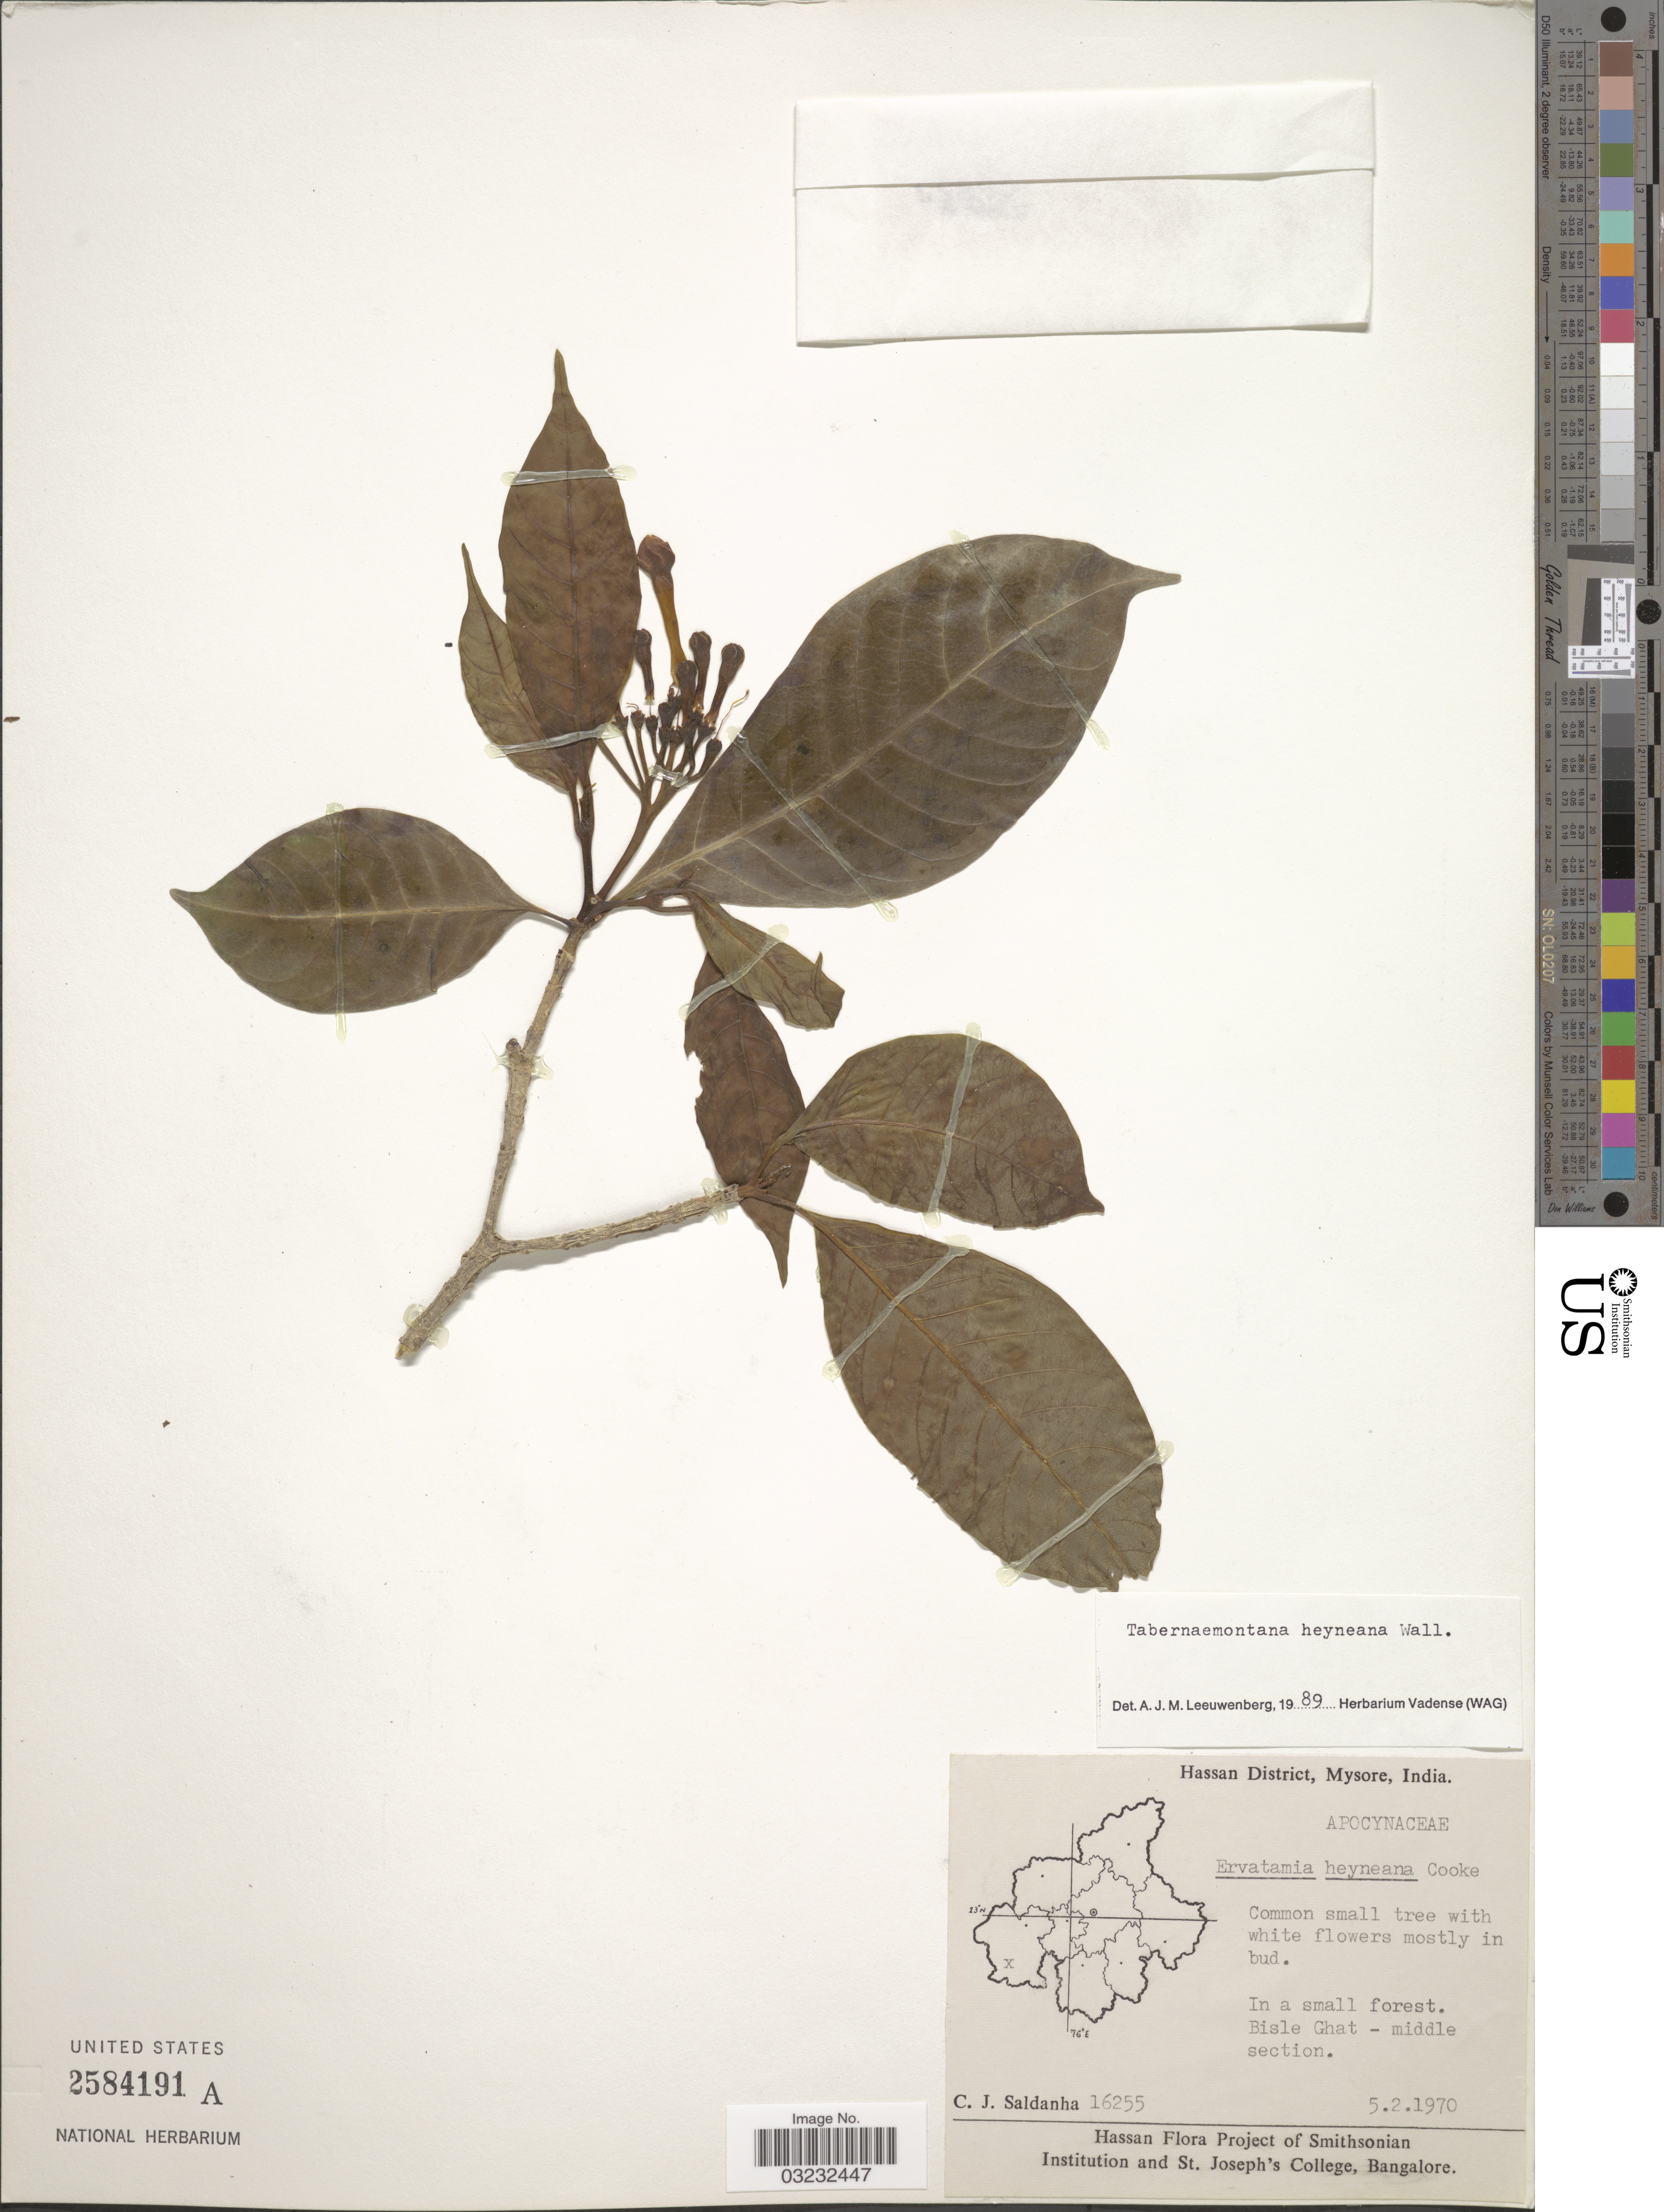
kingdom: Plantae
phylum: Tracheophyta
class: Magnoliopsida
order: Gentianales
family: Apocynaceae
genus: Tabernaemontana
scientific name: Tabernaemontana heyneana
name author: Wall.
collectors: C. J. Saldanha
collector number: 16255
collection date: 1970-02-05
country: India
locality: Hassan District, Mysore, Bisle Ghat - middle section.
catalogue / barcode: US 2584191A